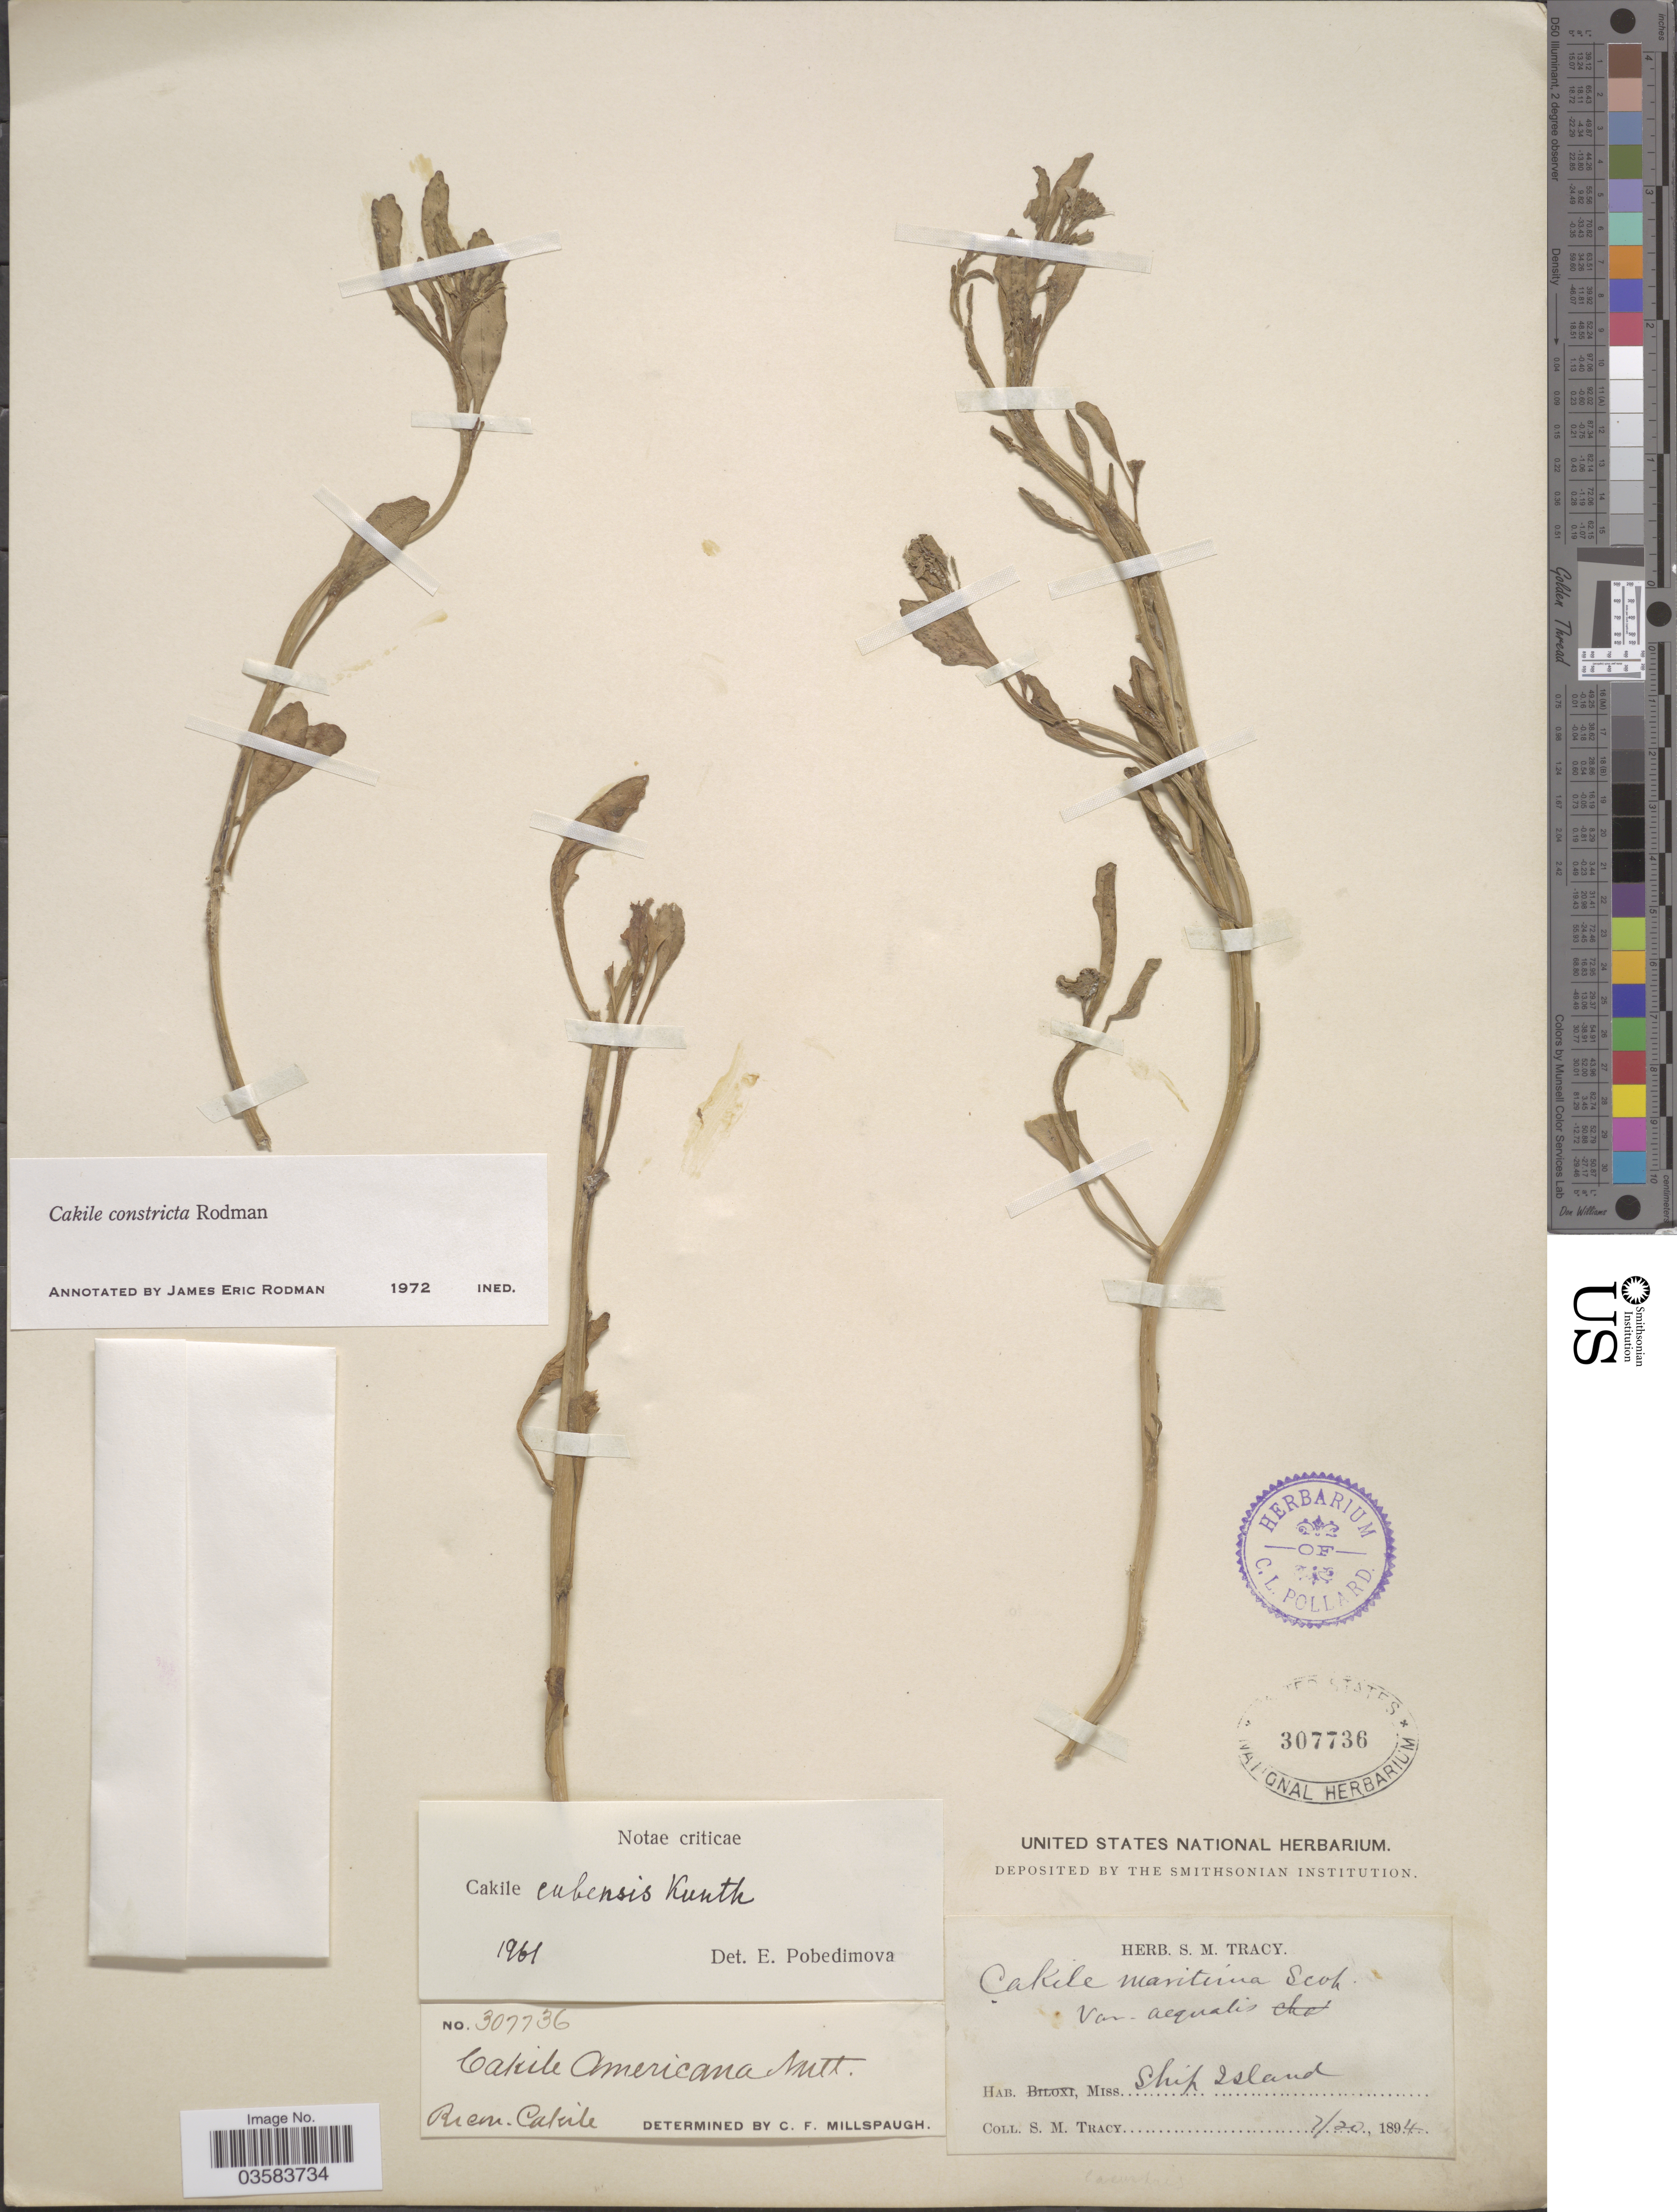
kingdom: Plantae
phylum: Tracheophyta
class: Magnoliopsida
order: Brassicales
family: Brassicaceae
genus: Cakile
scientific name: Cakile constricta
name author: Rodman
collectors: S. M. Tracy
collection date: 1894-07-20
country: United States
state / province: Mississippi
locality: Ship Island.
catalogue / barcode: US 307736